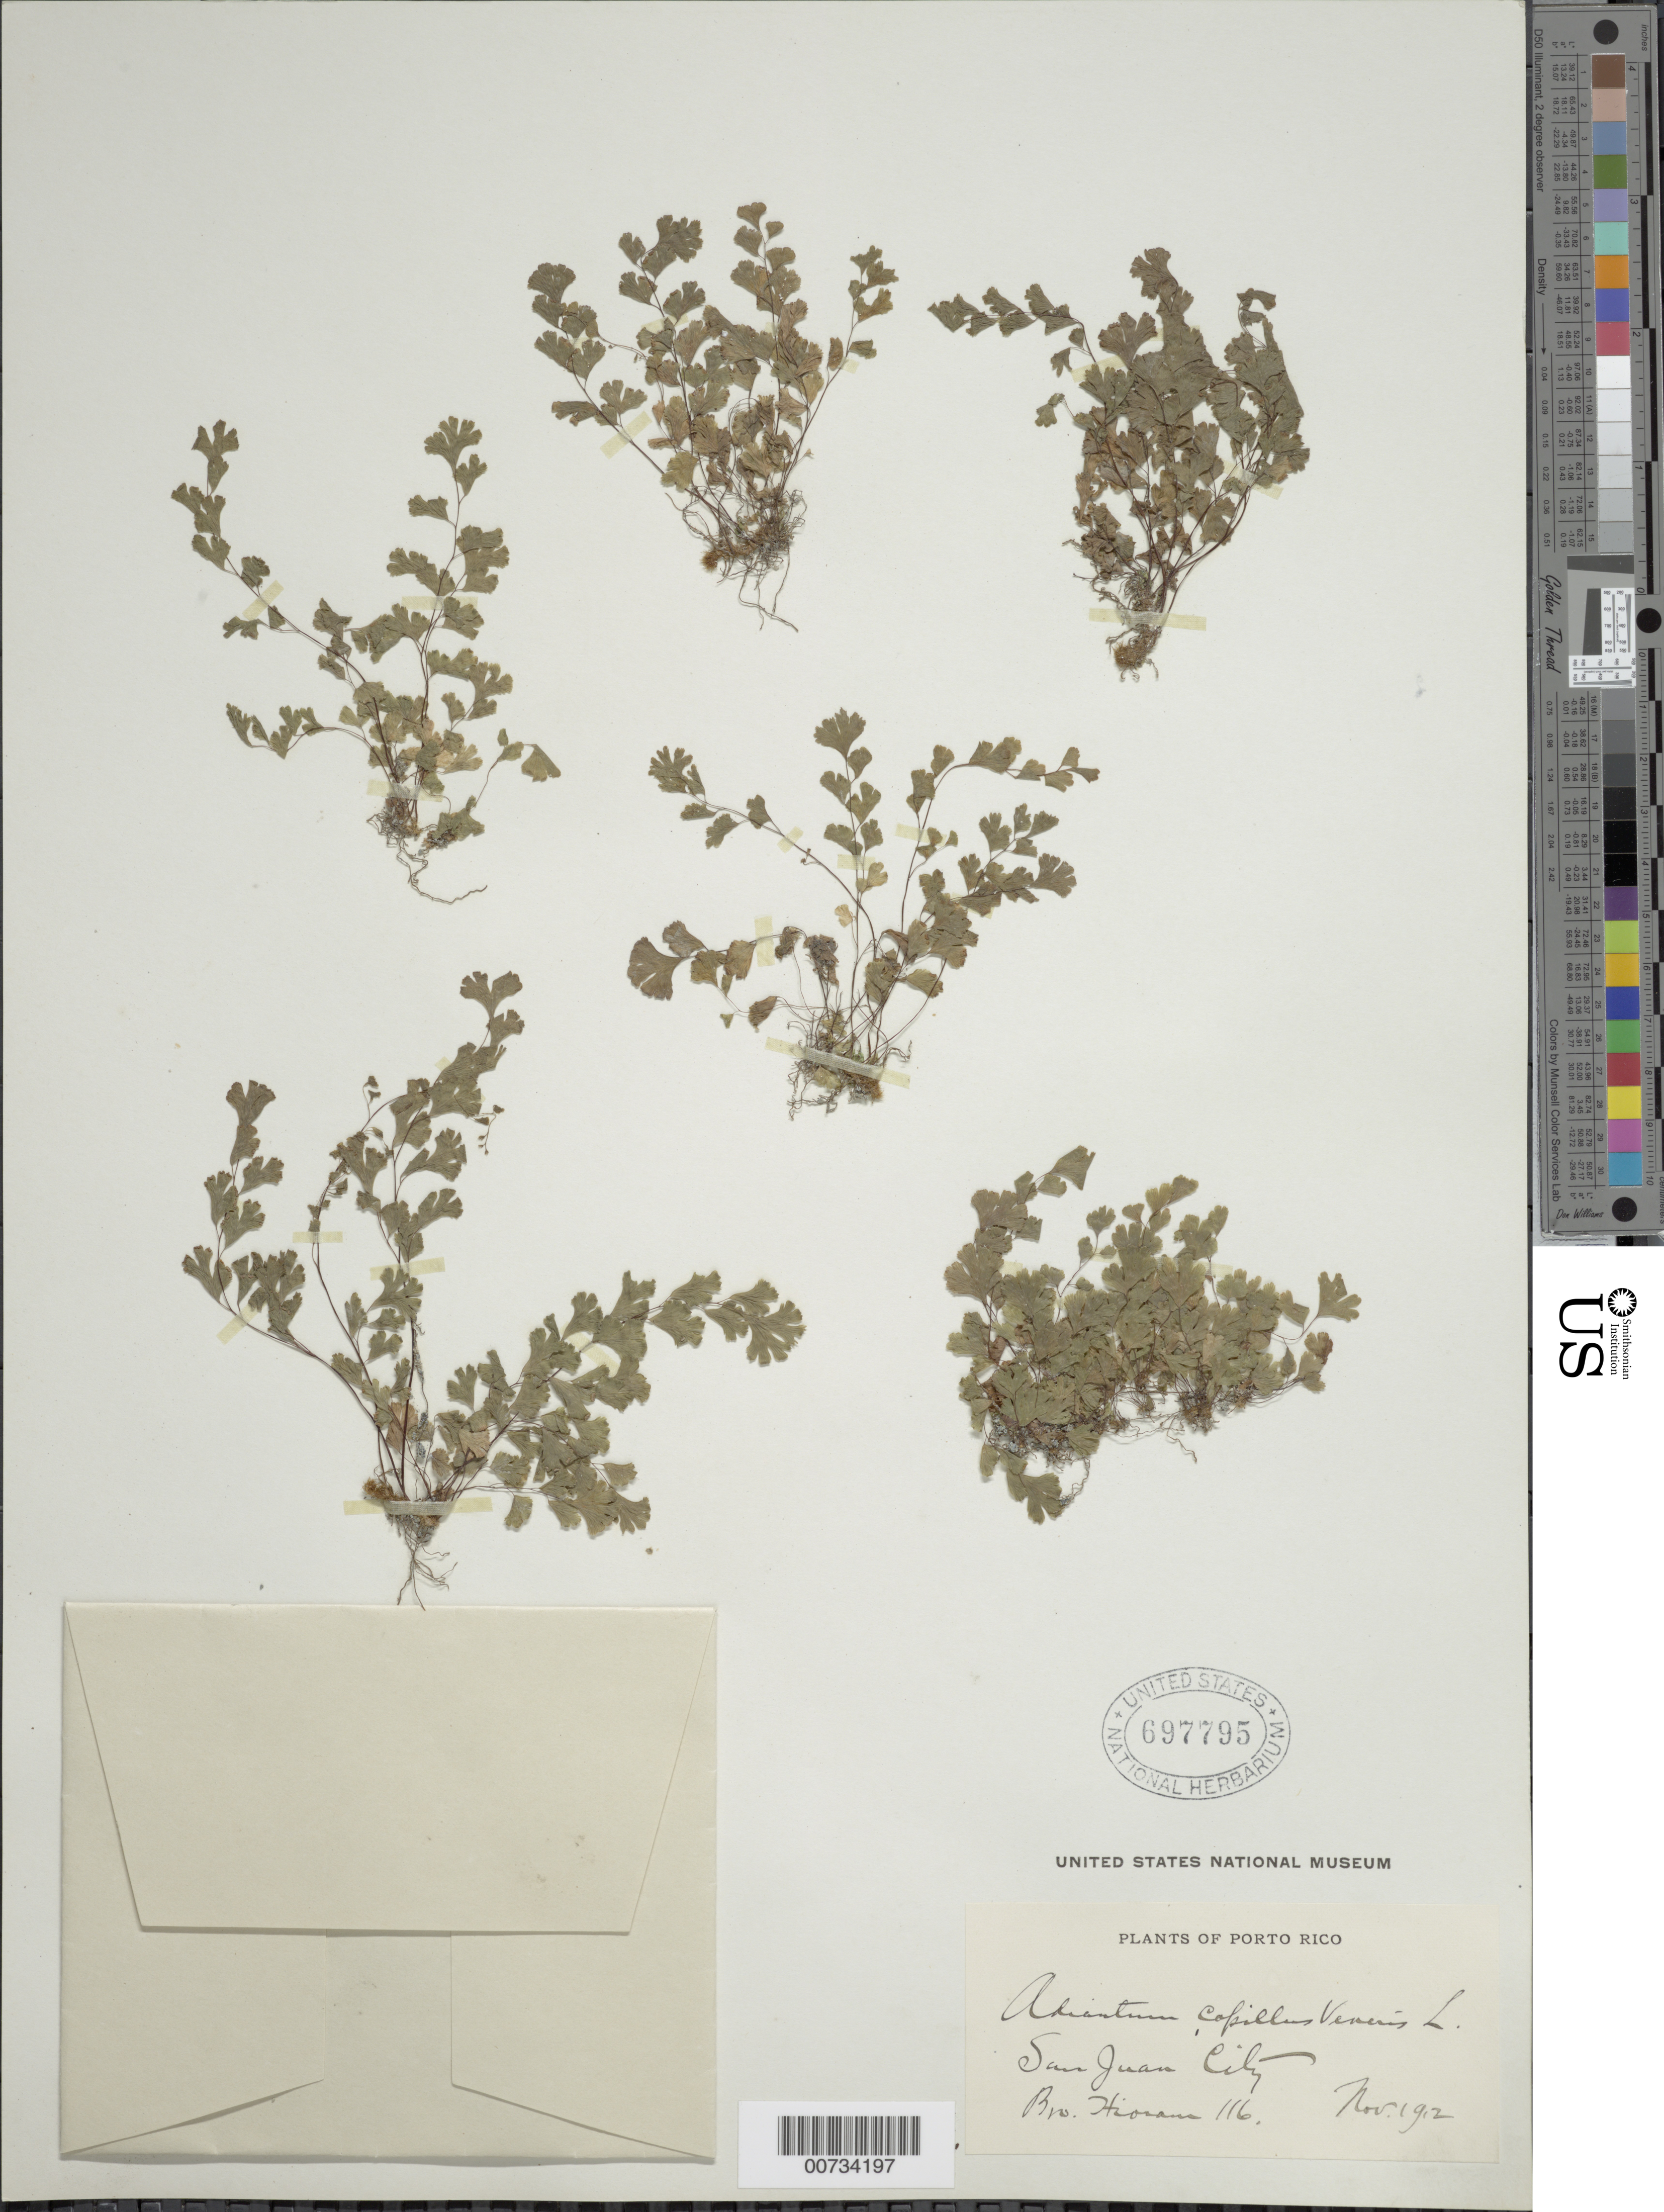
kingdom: Plantae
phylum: Tracheophyta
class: Polypodiopsida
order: Polypodiales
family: Pteridaceae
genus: Adiantum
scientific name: Adiantum capillus-veneris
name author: L.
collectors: Bro. Hioram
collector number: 116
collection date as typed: Nov 1912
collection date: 1912-11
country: Puerto Rico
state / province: San Juan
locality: San Juan City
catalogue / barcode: US 697795